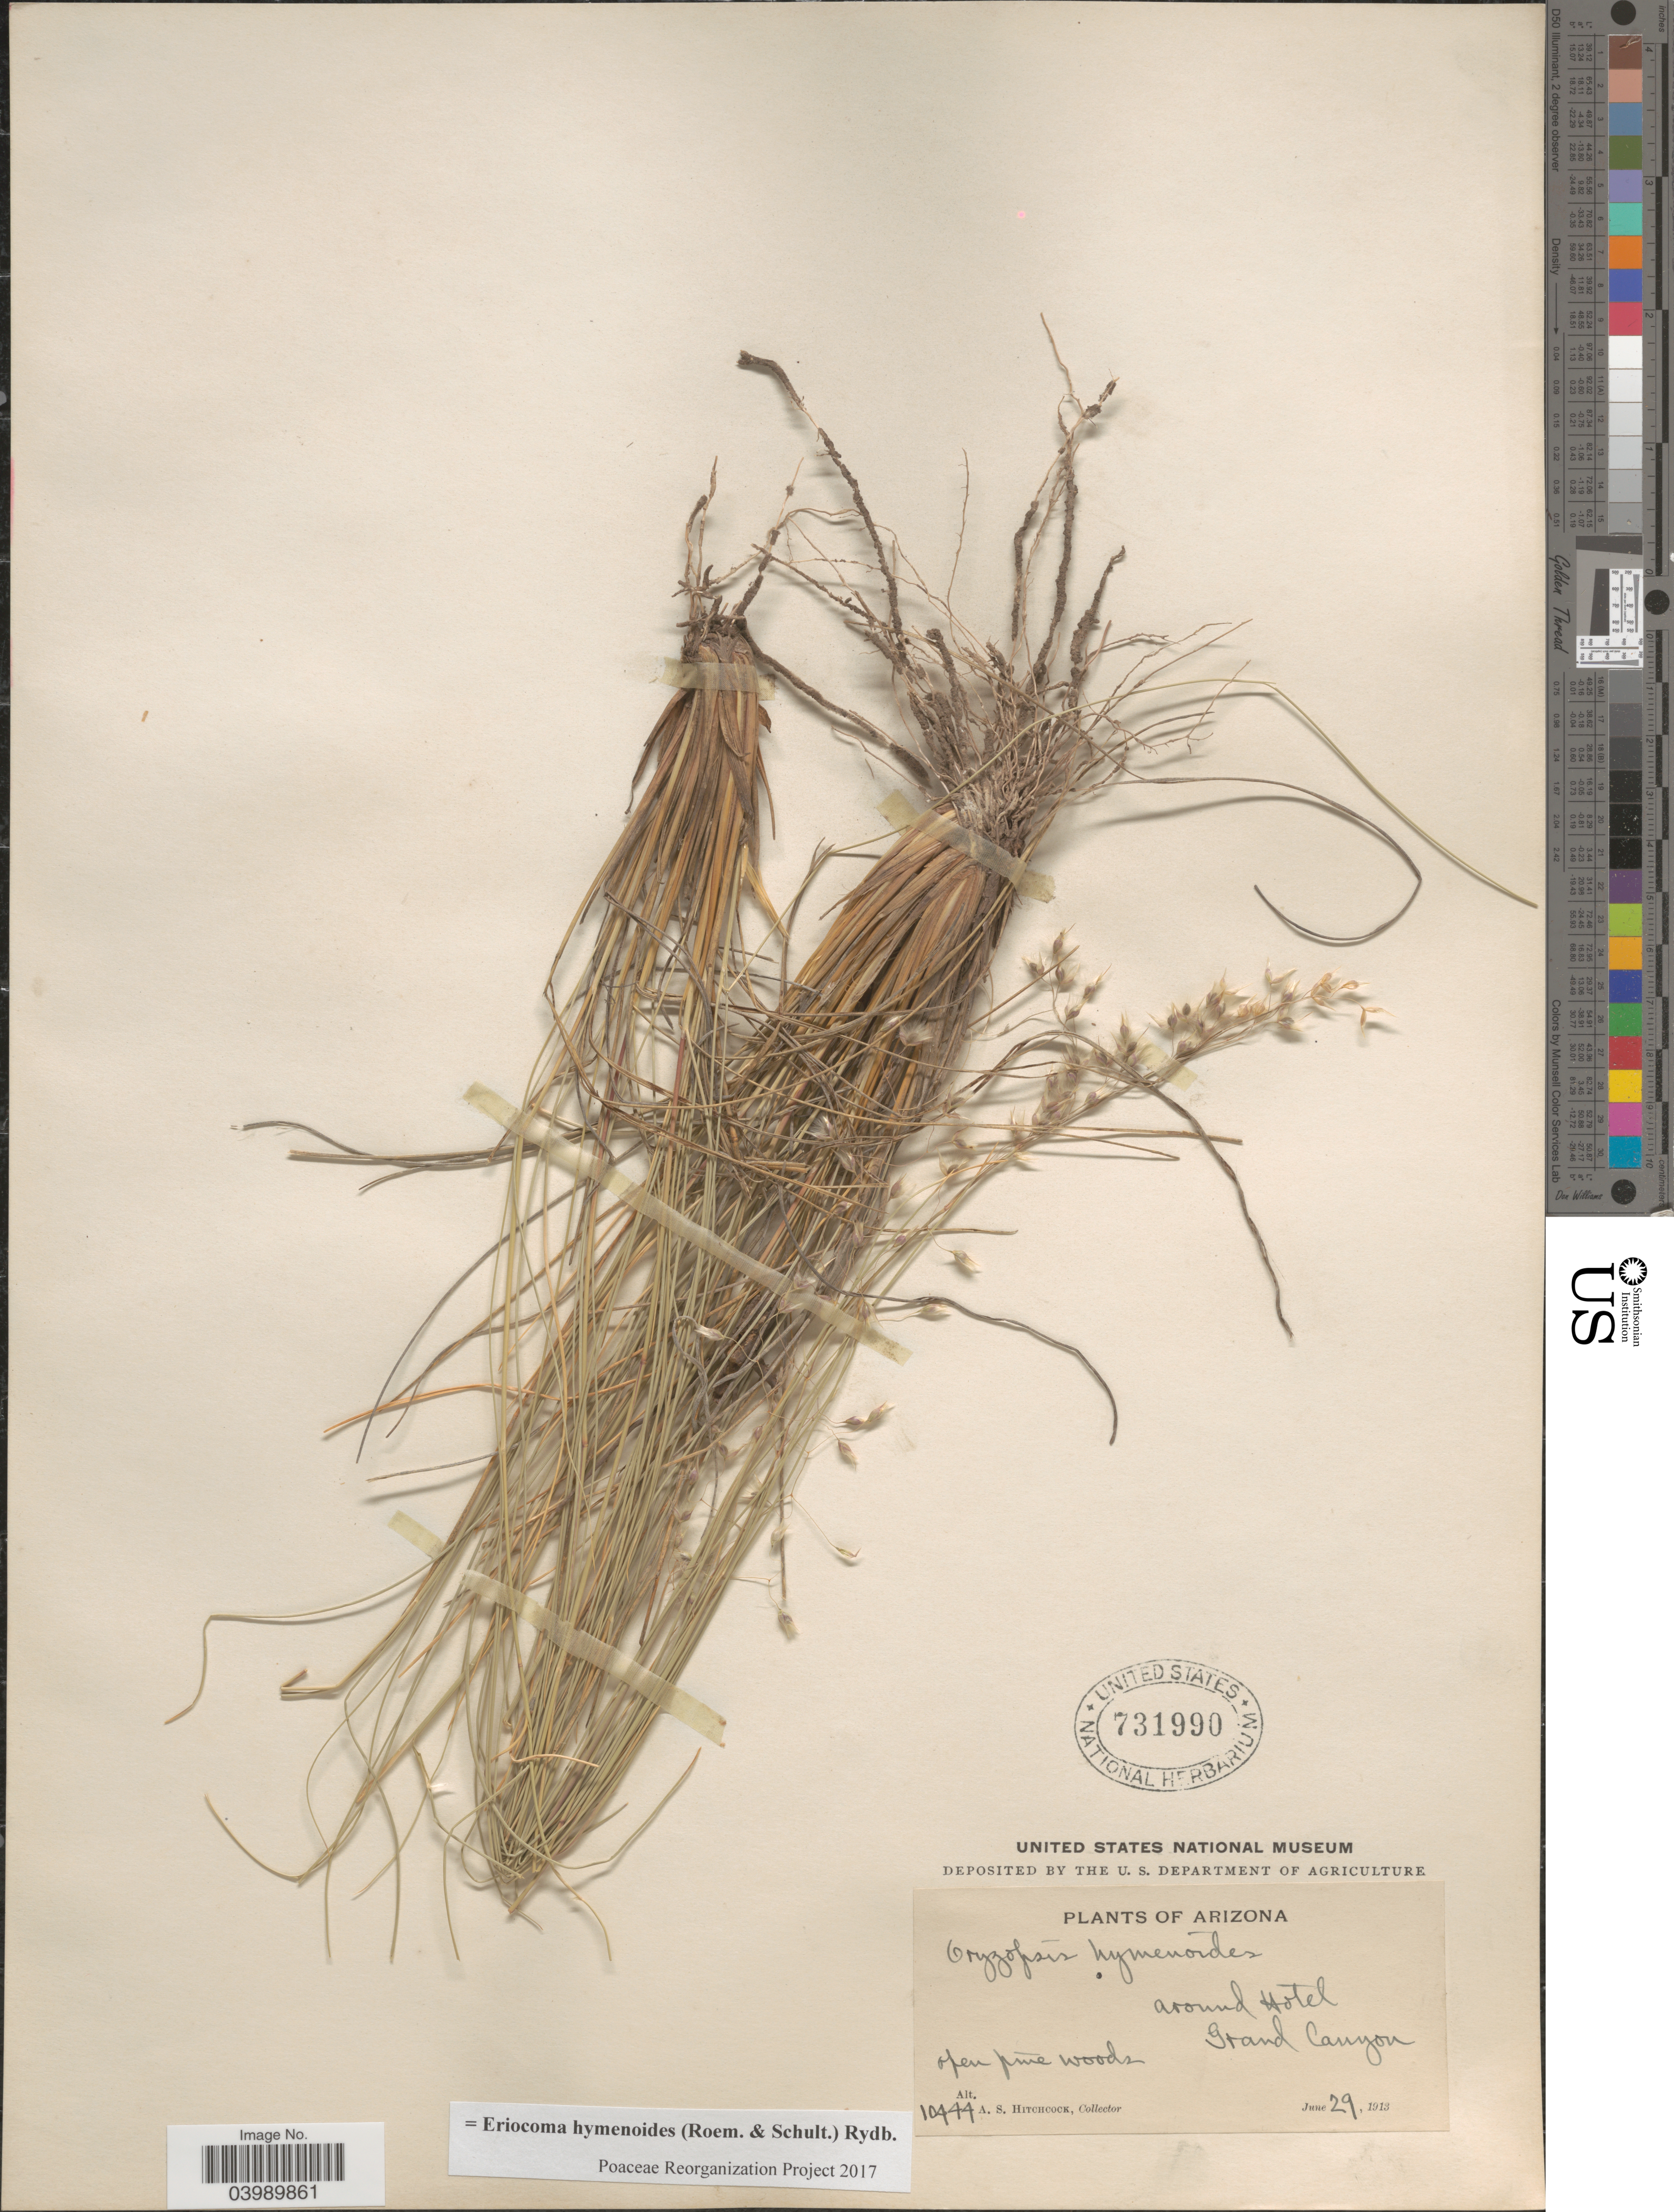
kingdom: Plantae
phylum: Tracheophyta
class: Liliopsida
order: Poales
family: Poaceae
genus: Eriocoma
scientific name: Eriocoma hymenoides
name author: (Roem. & Schult.) Rydb.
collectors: A. S. Hitchcock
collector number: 10444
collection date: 1913-06-29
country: United States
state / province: Arizona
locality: Around Hotel, Grand Canyon.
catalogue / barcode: US 731990